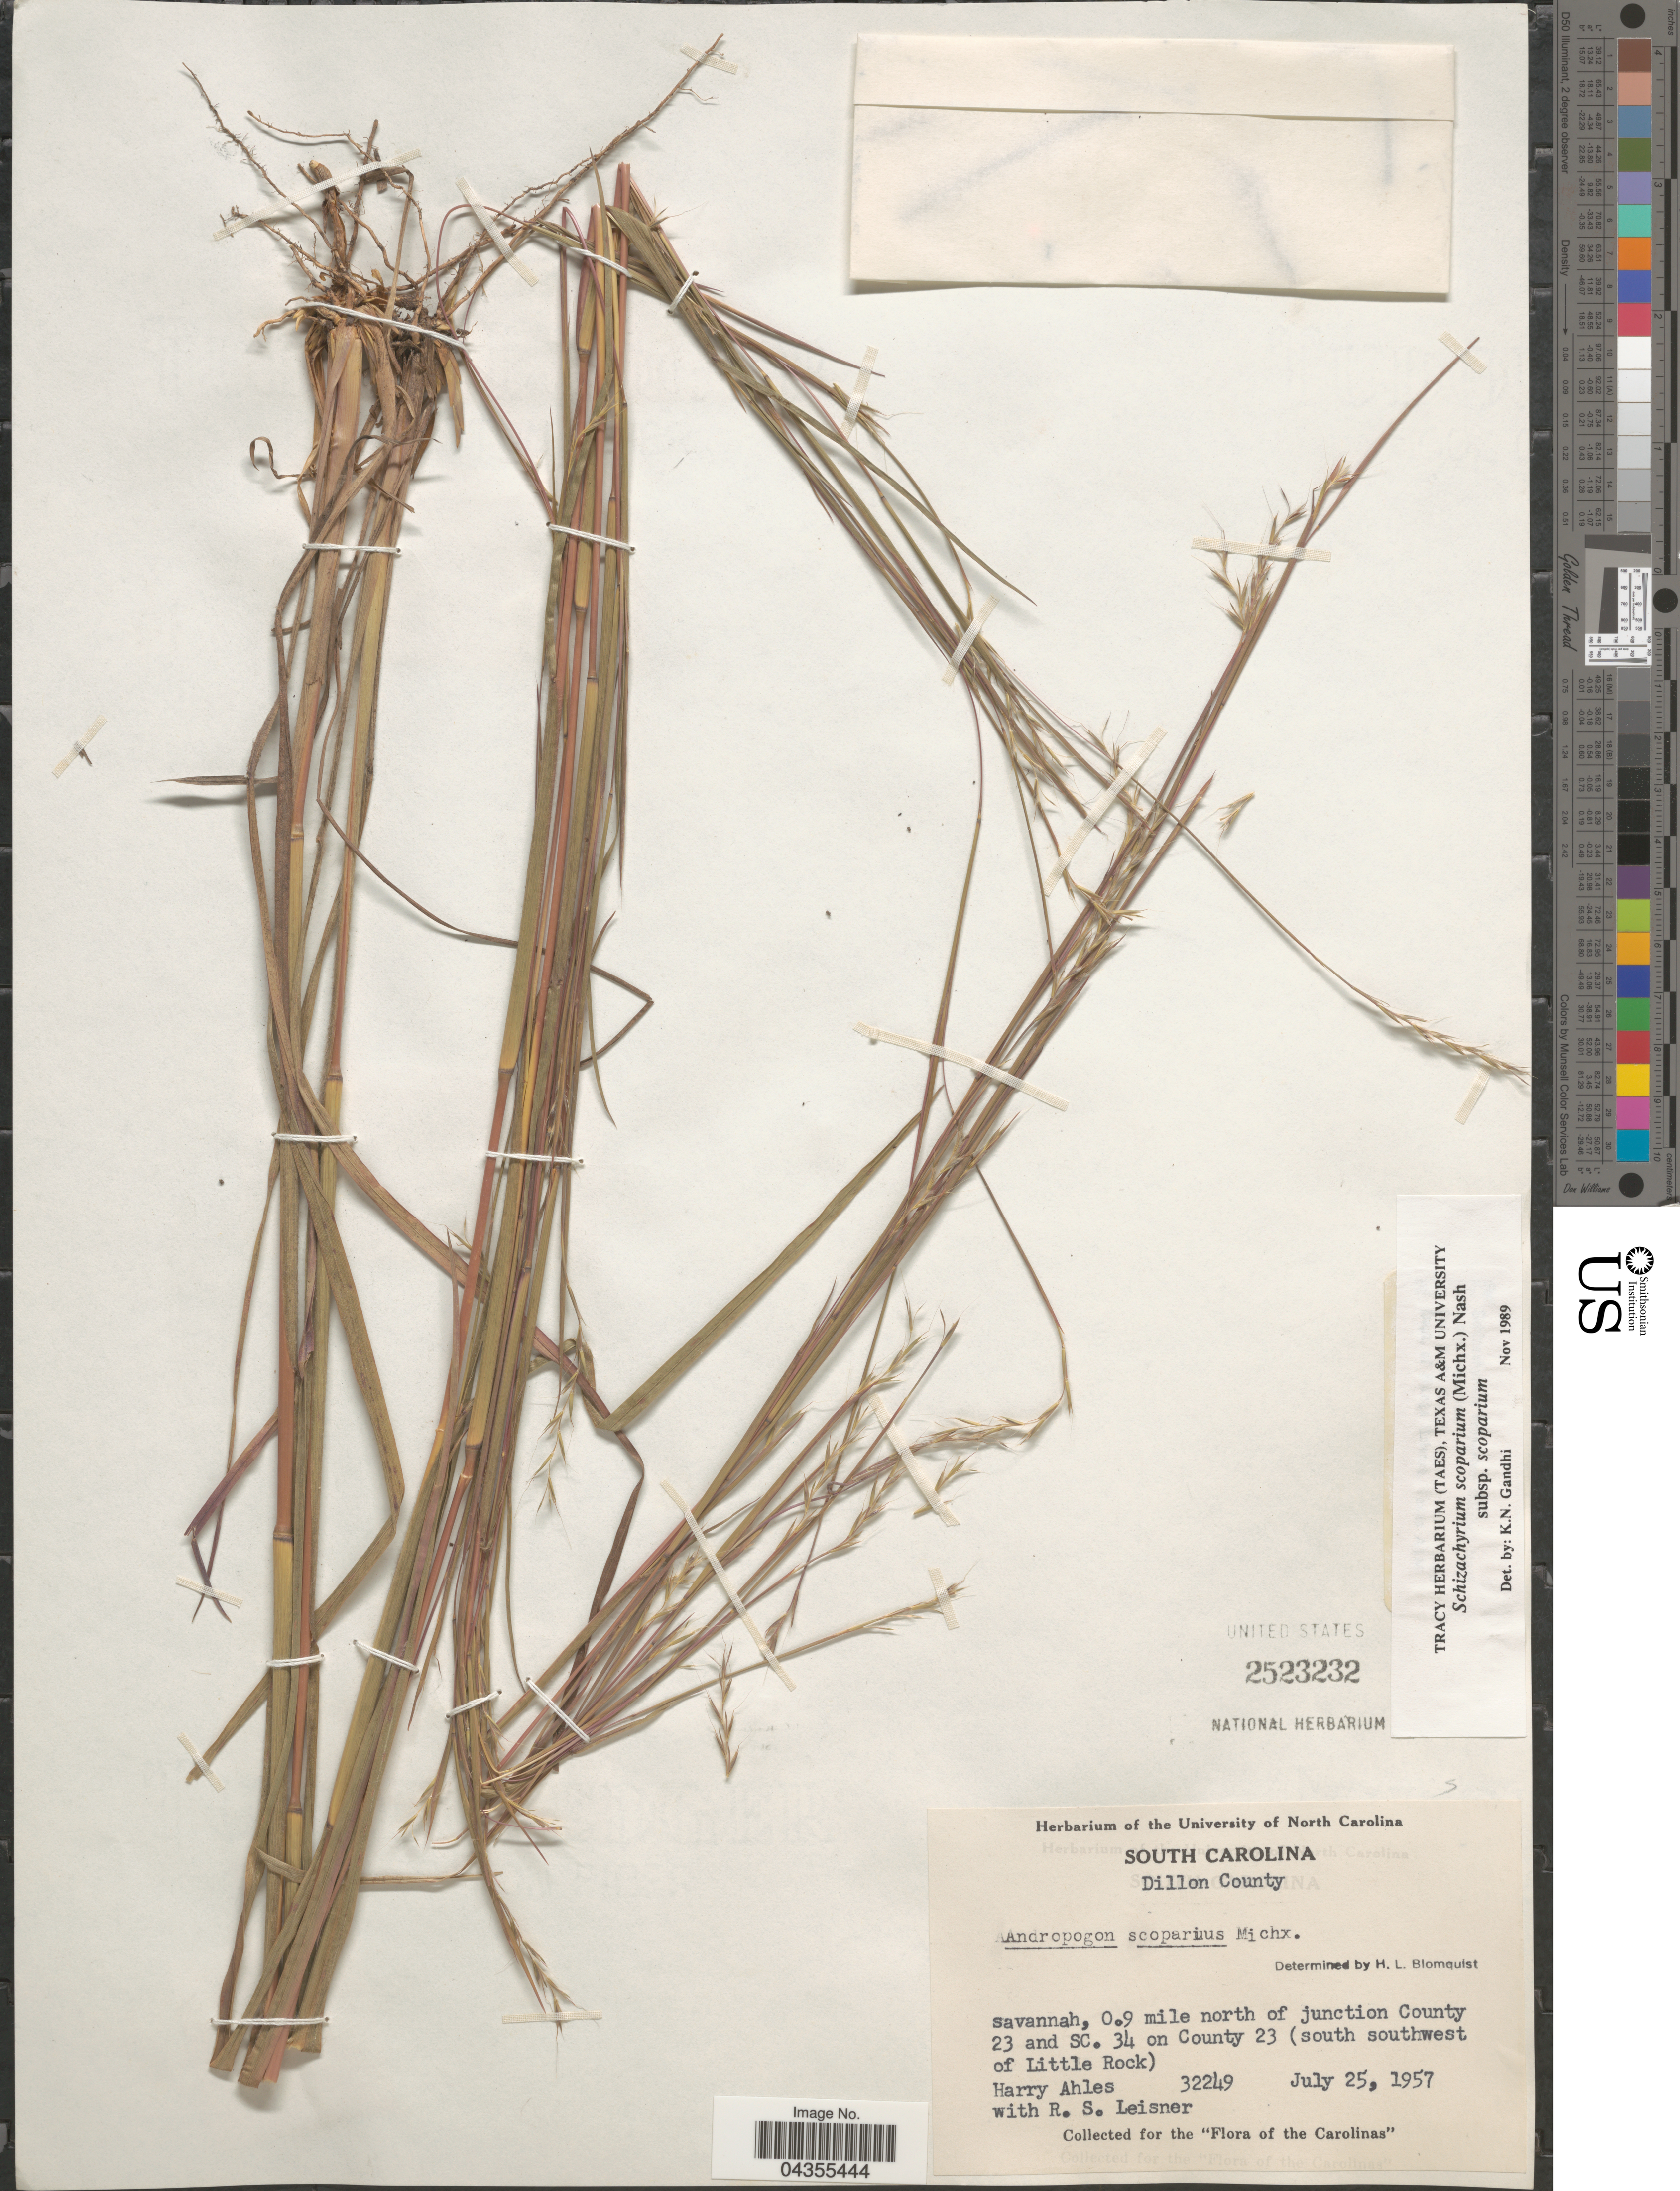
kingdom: Plantae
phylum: Tracheophyta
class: Liliopsida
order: Poales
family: Poaceae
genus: Schizachyrium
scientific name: Schizachyrium scoparium var. scoparium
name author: (Michx.) Nash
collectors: H. E. Ahles & R. Leisner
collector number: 32249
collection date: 1957-07-25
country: United States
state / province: South Carolina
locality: Dillon County. Savannah, 0.9 mile north of junction County 23 and SC. 34 on County 23 (south southwest of Little Rock). The Carolinas.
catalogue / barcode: US 2523232